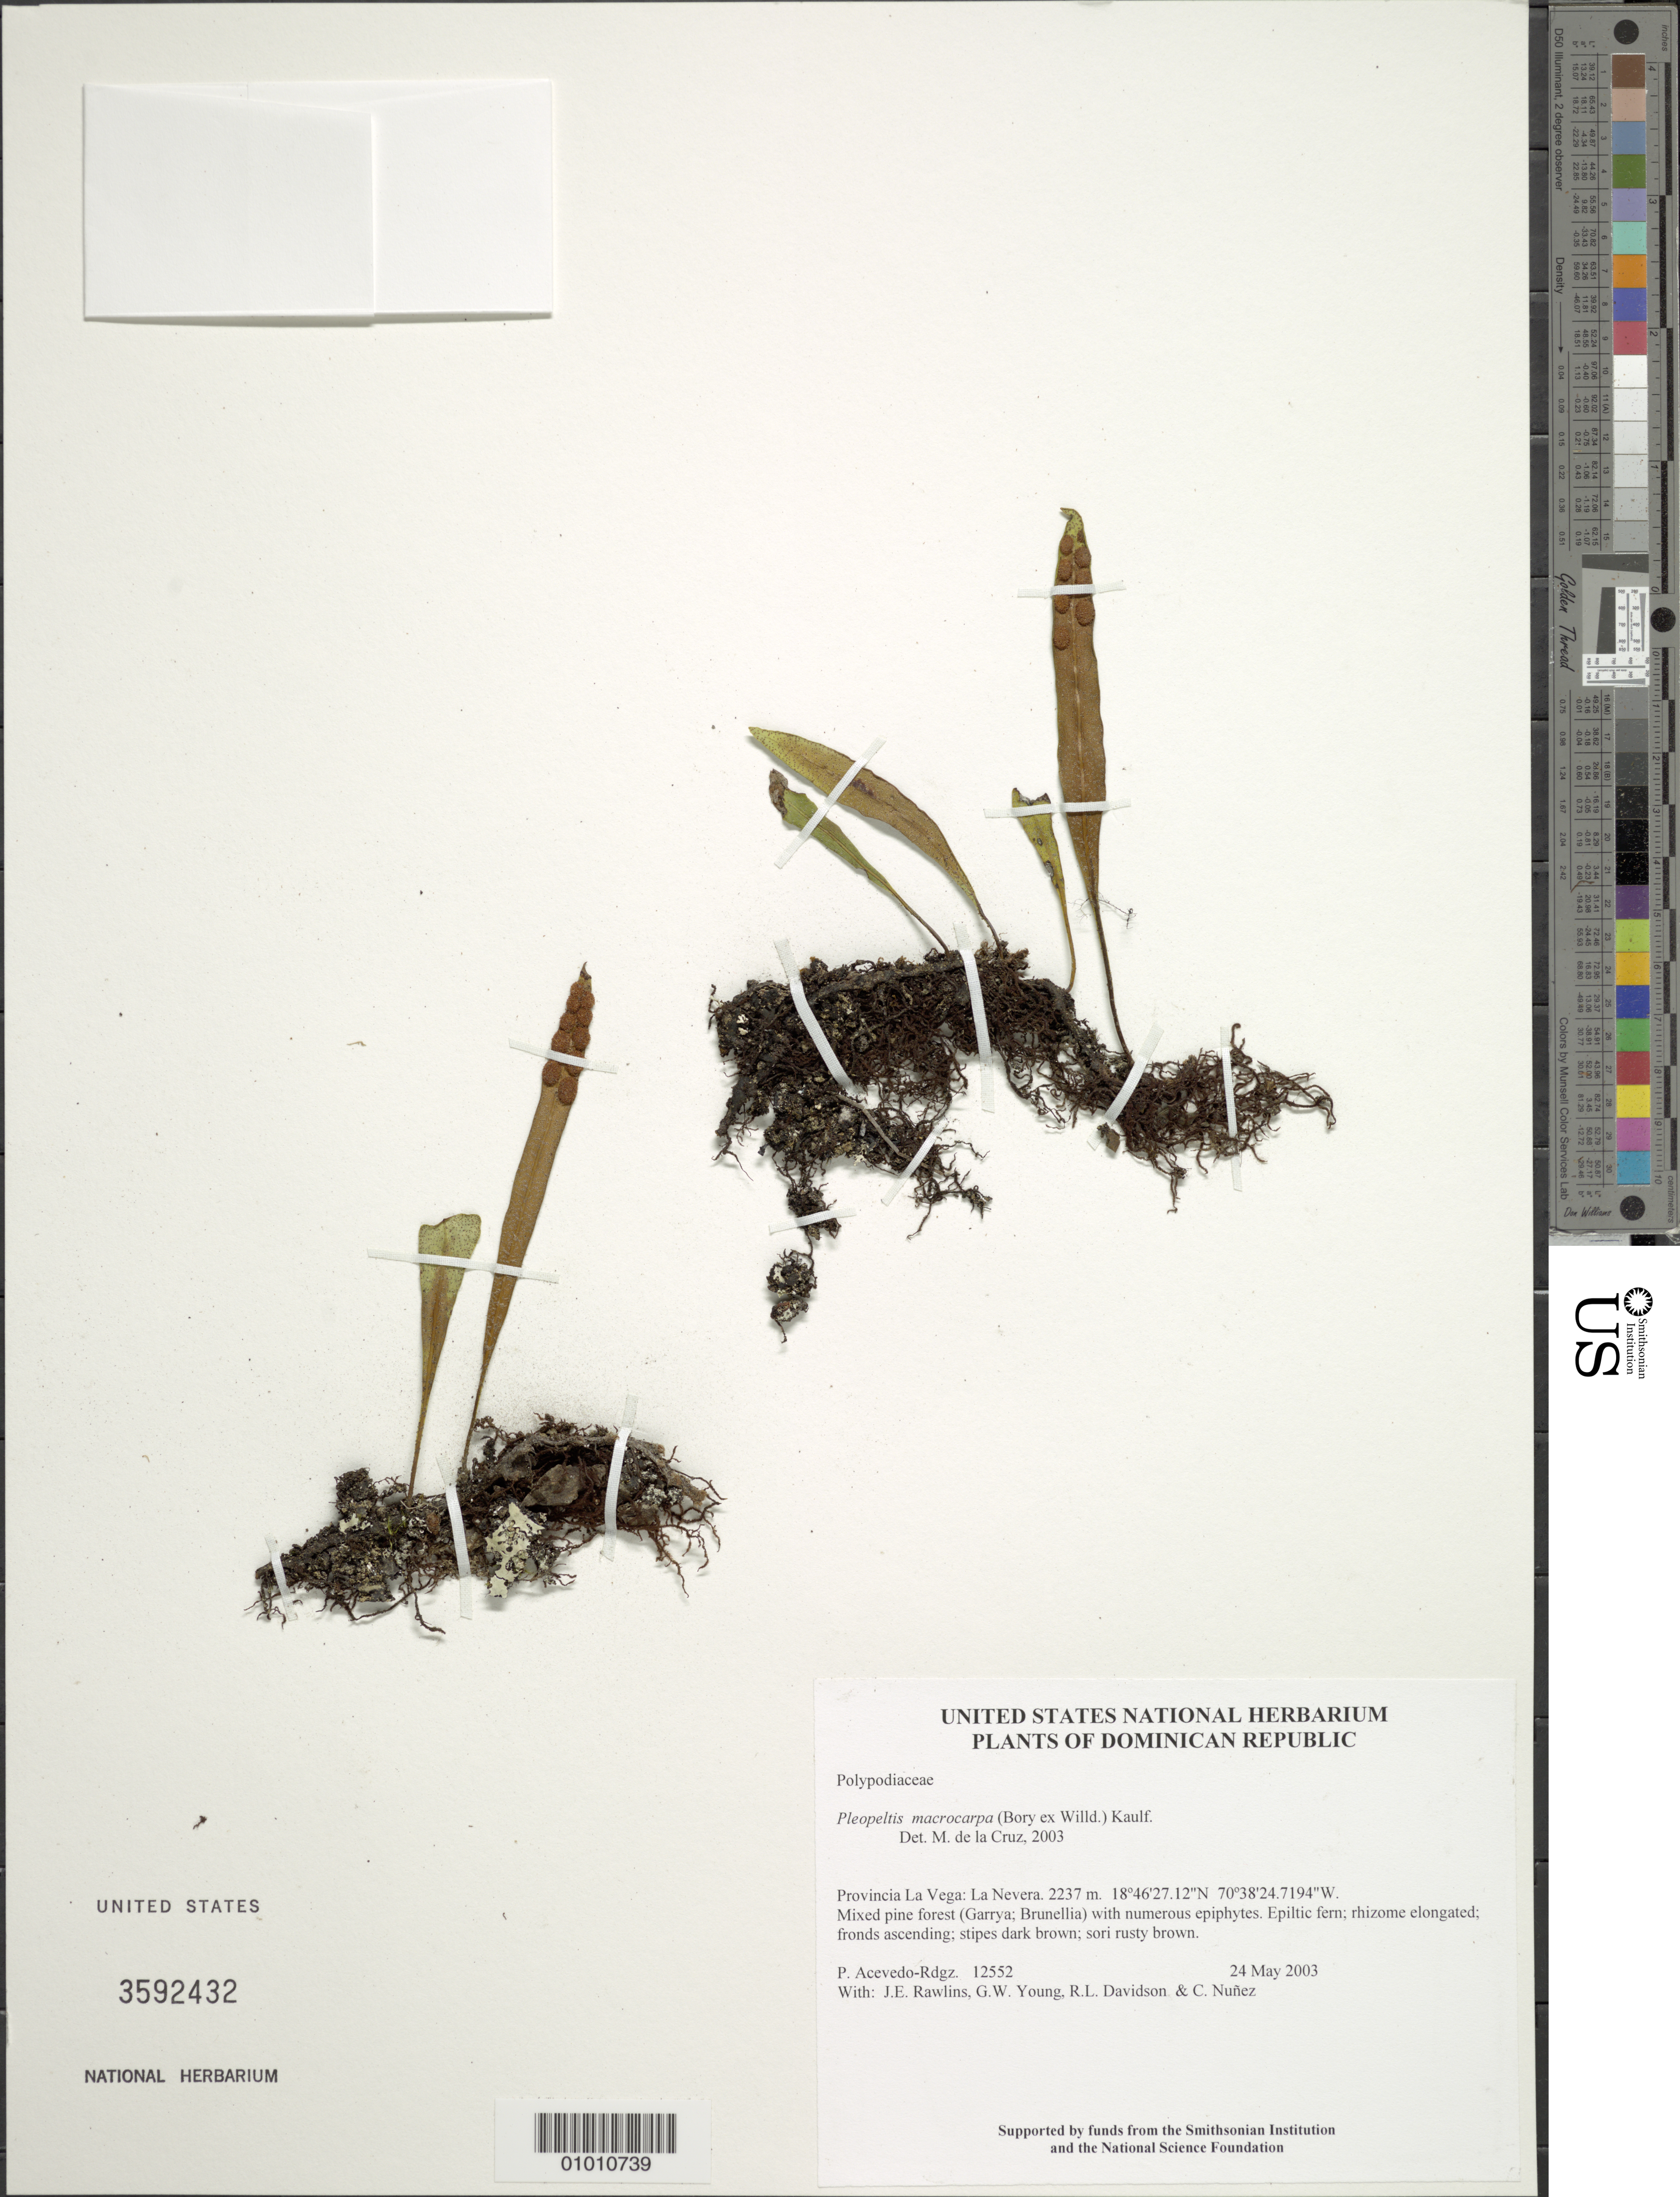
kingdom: Plantae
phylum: Tracheophyta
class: Polypodiopsida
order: Polypodiales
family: Polypodiaceae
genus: Pleopeltis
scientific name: Pleopeltis x leucospora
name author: (Klotzsch) L.B. Moore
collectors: P. Acevedo-Rodr., J. Rawlins, G. Young, R. Davidson & C. Nunez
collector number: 12552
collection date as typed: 24 May 2003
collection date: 2003-05-24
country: Dominican Republic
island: Hispaniola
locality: Provincia La Vega: La Nevera.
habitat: Mixed pine forest (Garrya; Brunellia) with numerous epiphytes.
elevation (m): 2237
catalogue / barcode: US 3592432